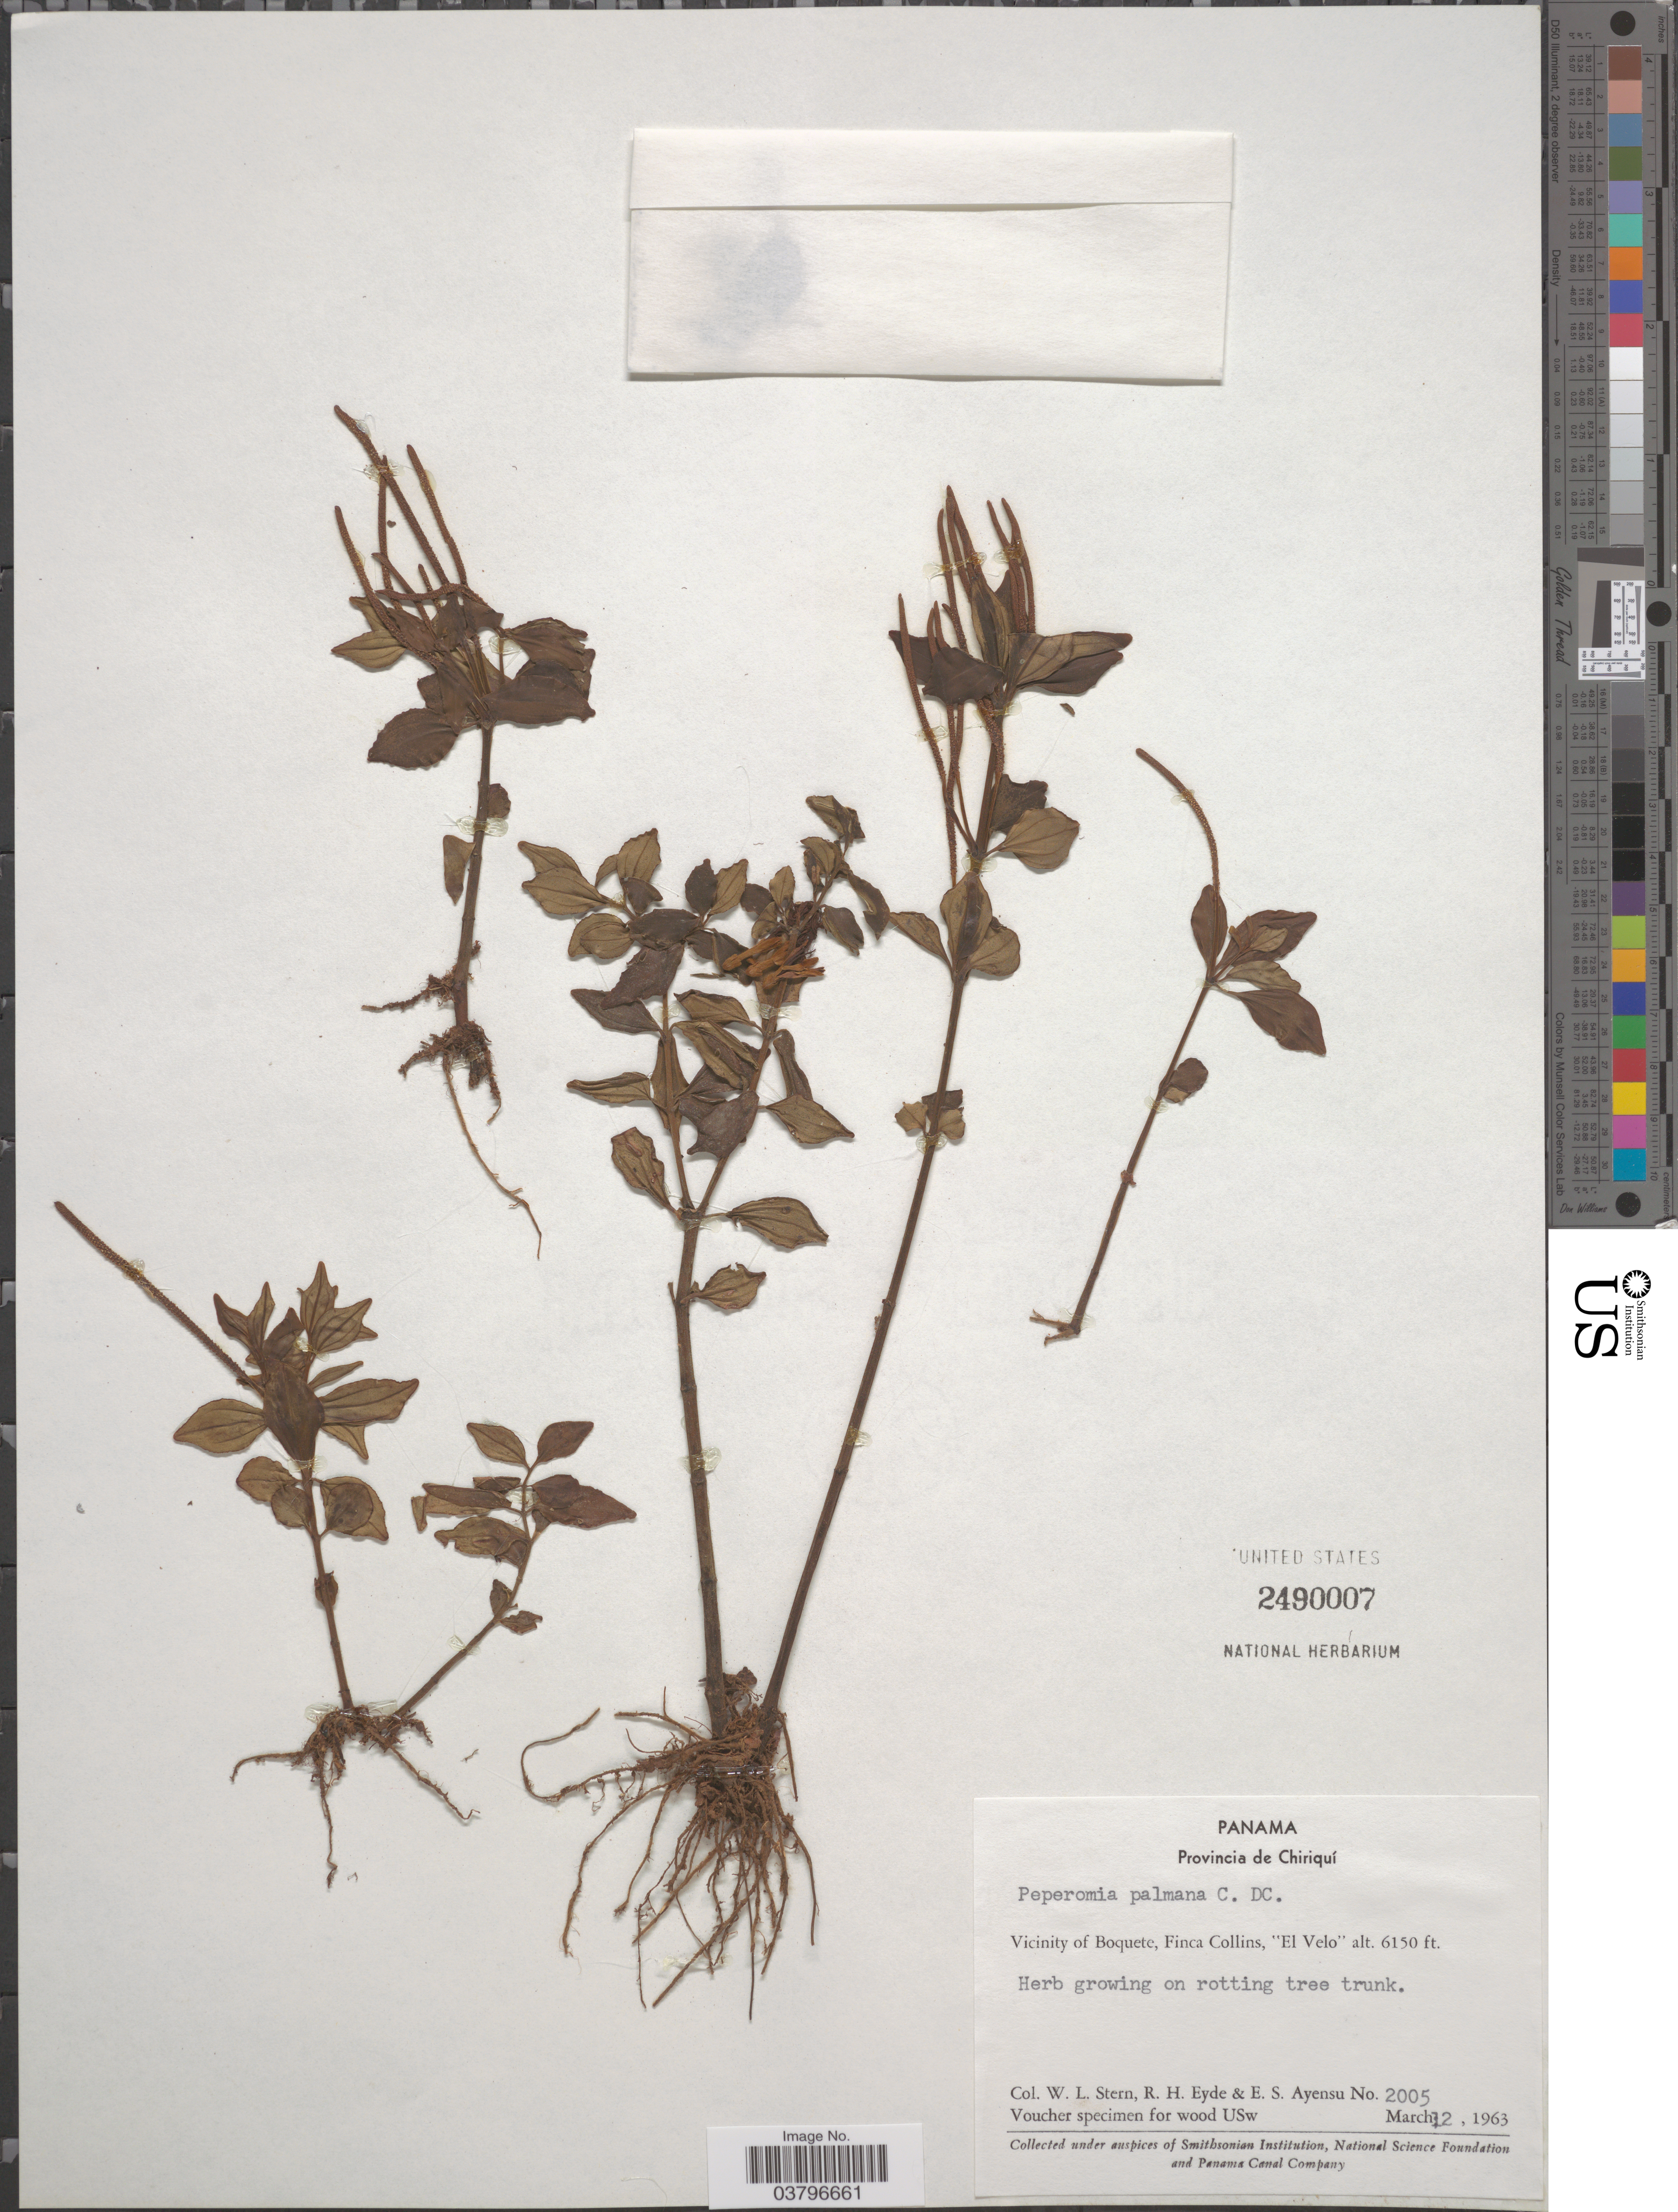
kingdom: Plantae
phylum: Tracheophyta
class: Magnoliopsida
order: Piperales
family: Piperaceae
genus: Peperomia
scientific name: Peperomia palmana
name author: C. DC.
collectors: W. L. Stern, R. H. Eyde & E. S. Ayensu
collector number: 2005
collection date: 1963-03-12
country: Panama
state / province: Chiriqui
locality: Vicinity of Boquete, Finca Collins, "El Velo".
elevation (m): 1875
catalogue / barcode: US 2490007